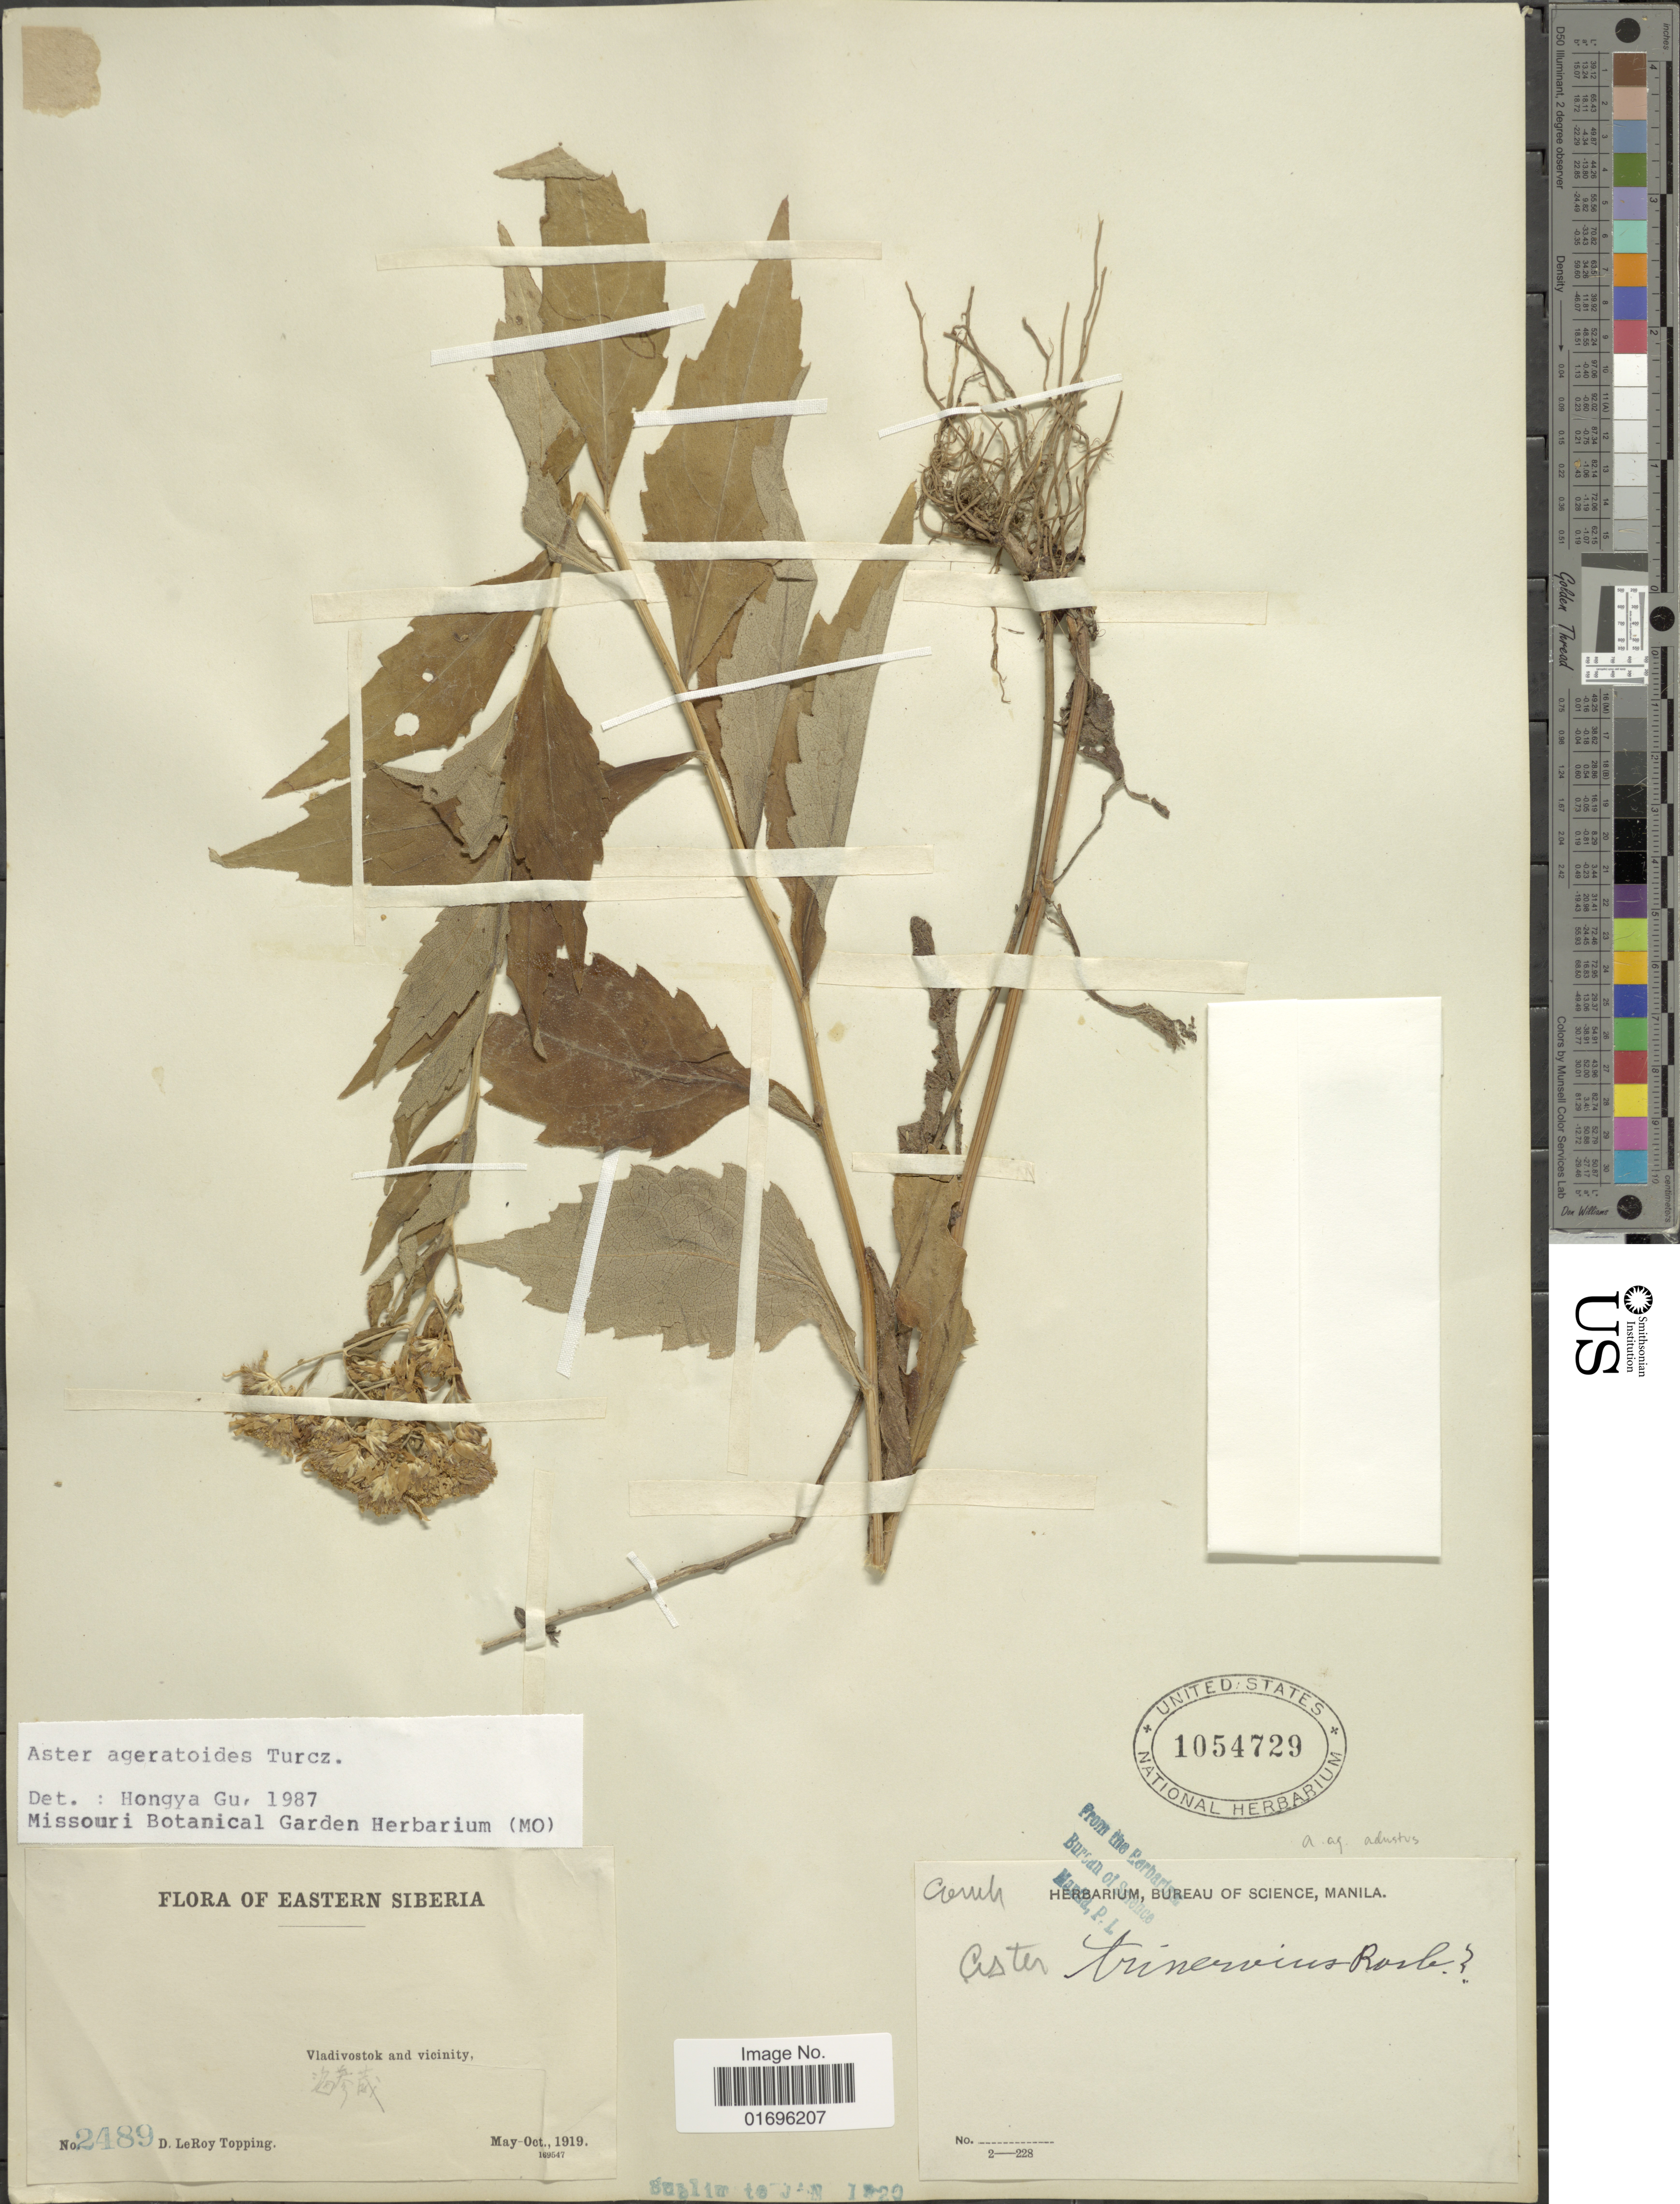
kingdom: Plantae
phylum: Tracheophyta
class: Magnoliopsida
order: Asterales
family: Asteraceae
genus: Aster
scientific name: Aster ageratoides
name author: Turcz.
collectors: D. L. Topping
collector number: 2489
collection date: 1919-05/1919-10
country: Russian Federation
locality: Eastern Siberia. Vladivostok and vicinity, X.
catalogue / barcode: US 1054729